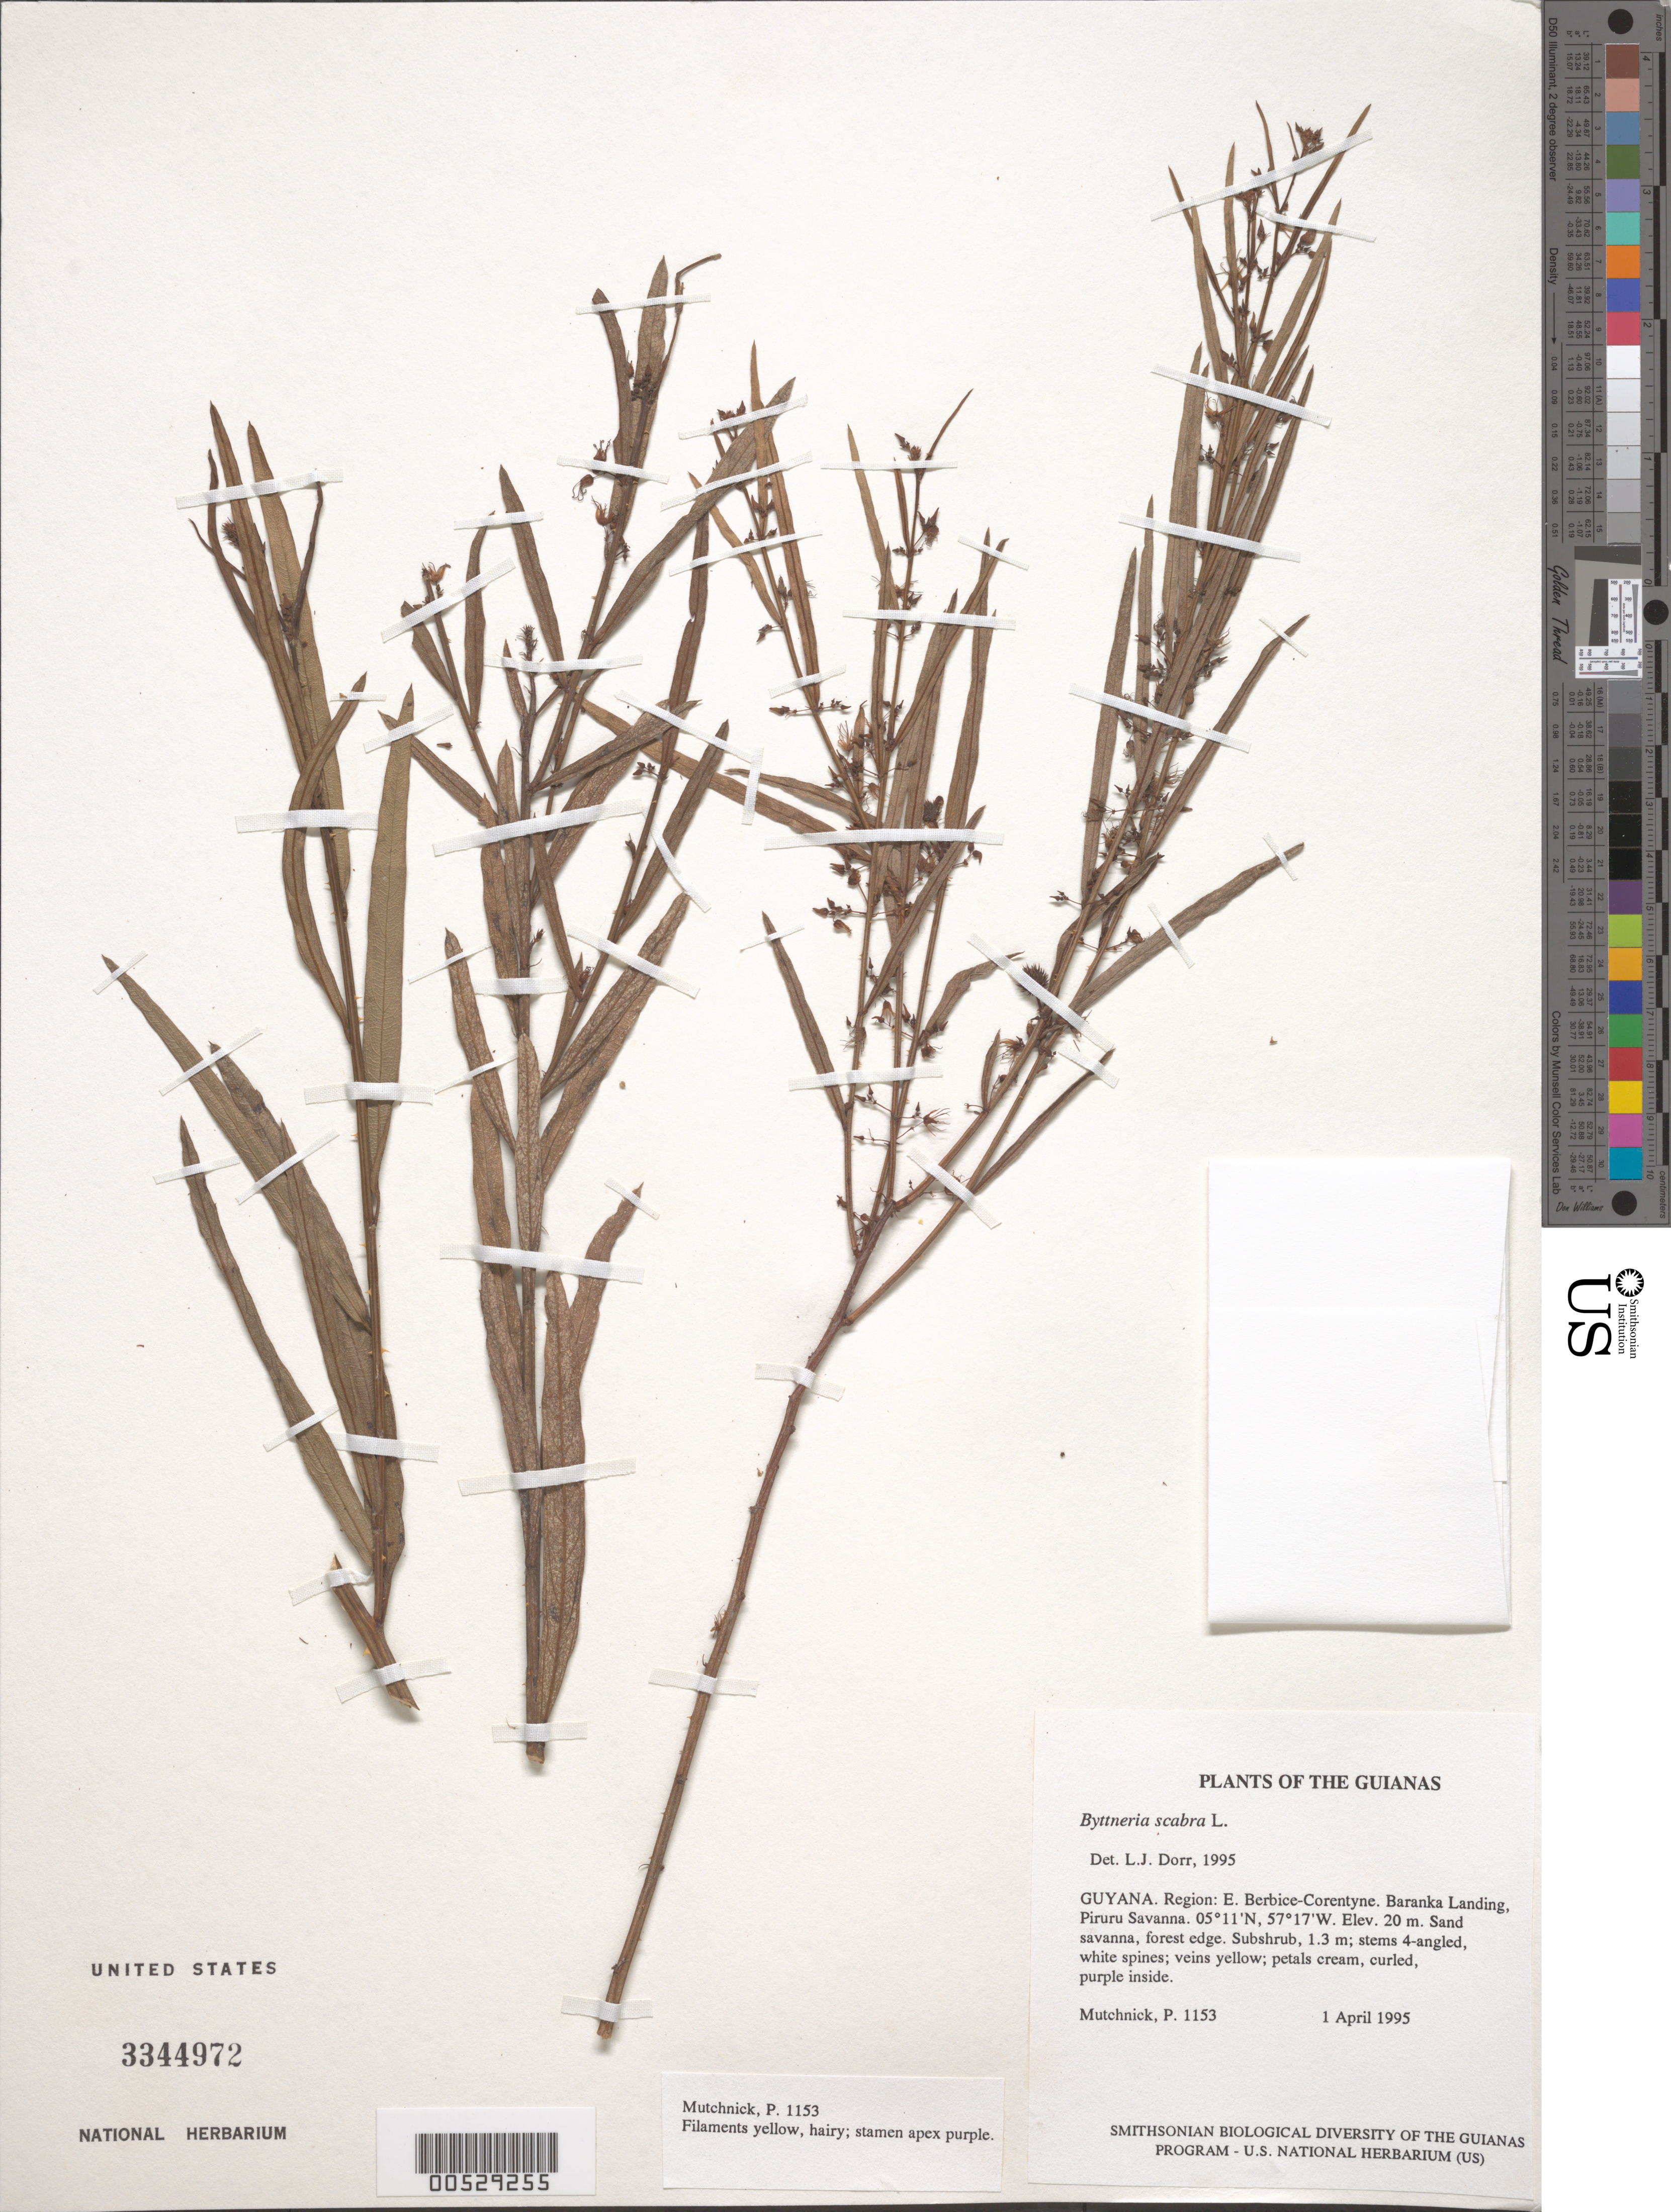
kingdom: Plantae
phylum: Tracheophyta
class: Magnoliopsida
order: Malvales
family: Malvaceae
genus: Byttneria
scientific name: Byttneria scabra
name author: L.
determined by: Dorr, L. J., (BOT), Smithsonian Institution - National Museum of Natural History (UNITED STATES)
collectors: P. Mutchnick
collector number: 1153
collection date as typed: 1 April 1995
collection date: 1995-04-01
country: Guyana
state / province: E. Berbice-Corentyne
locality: Baranka Landing, Piruru Savanna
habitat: Sand savanna, forest edge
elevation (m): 20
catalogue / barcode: US 3344972